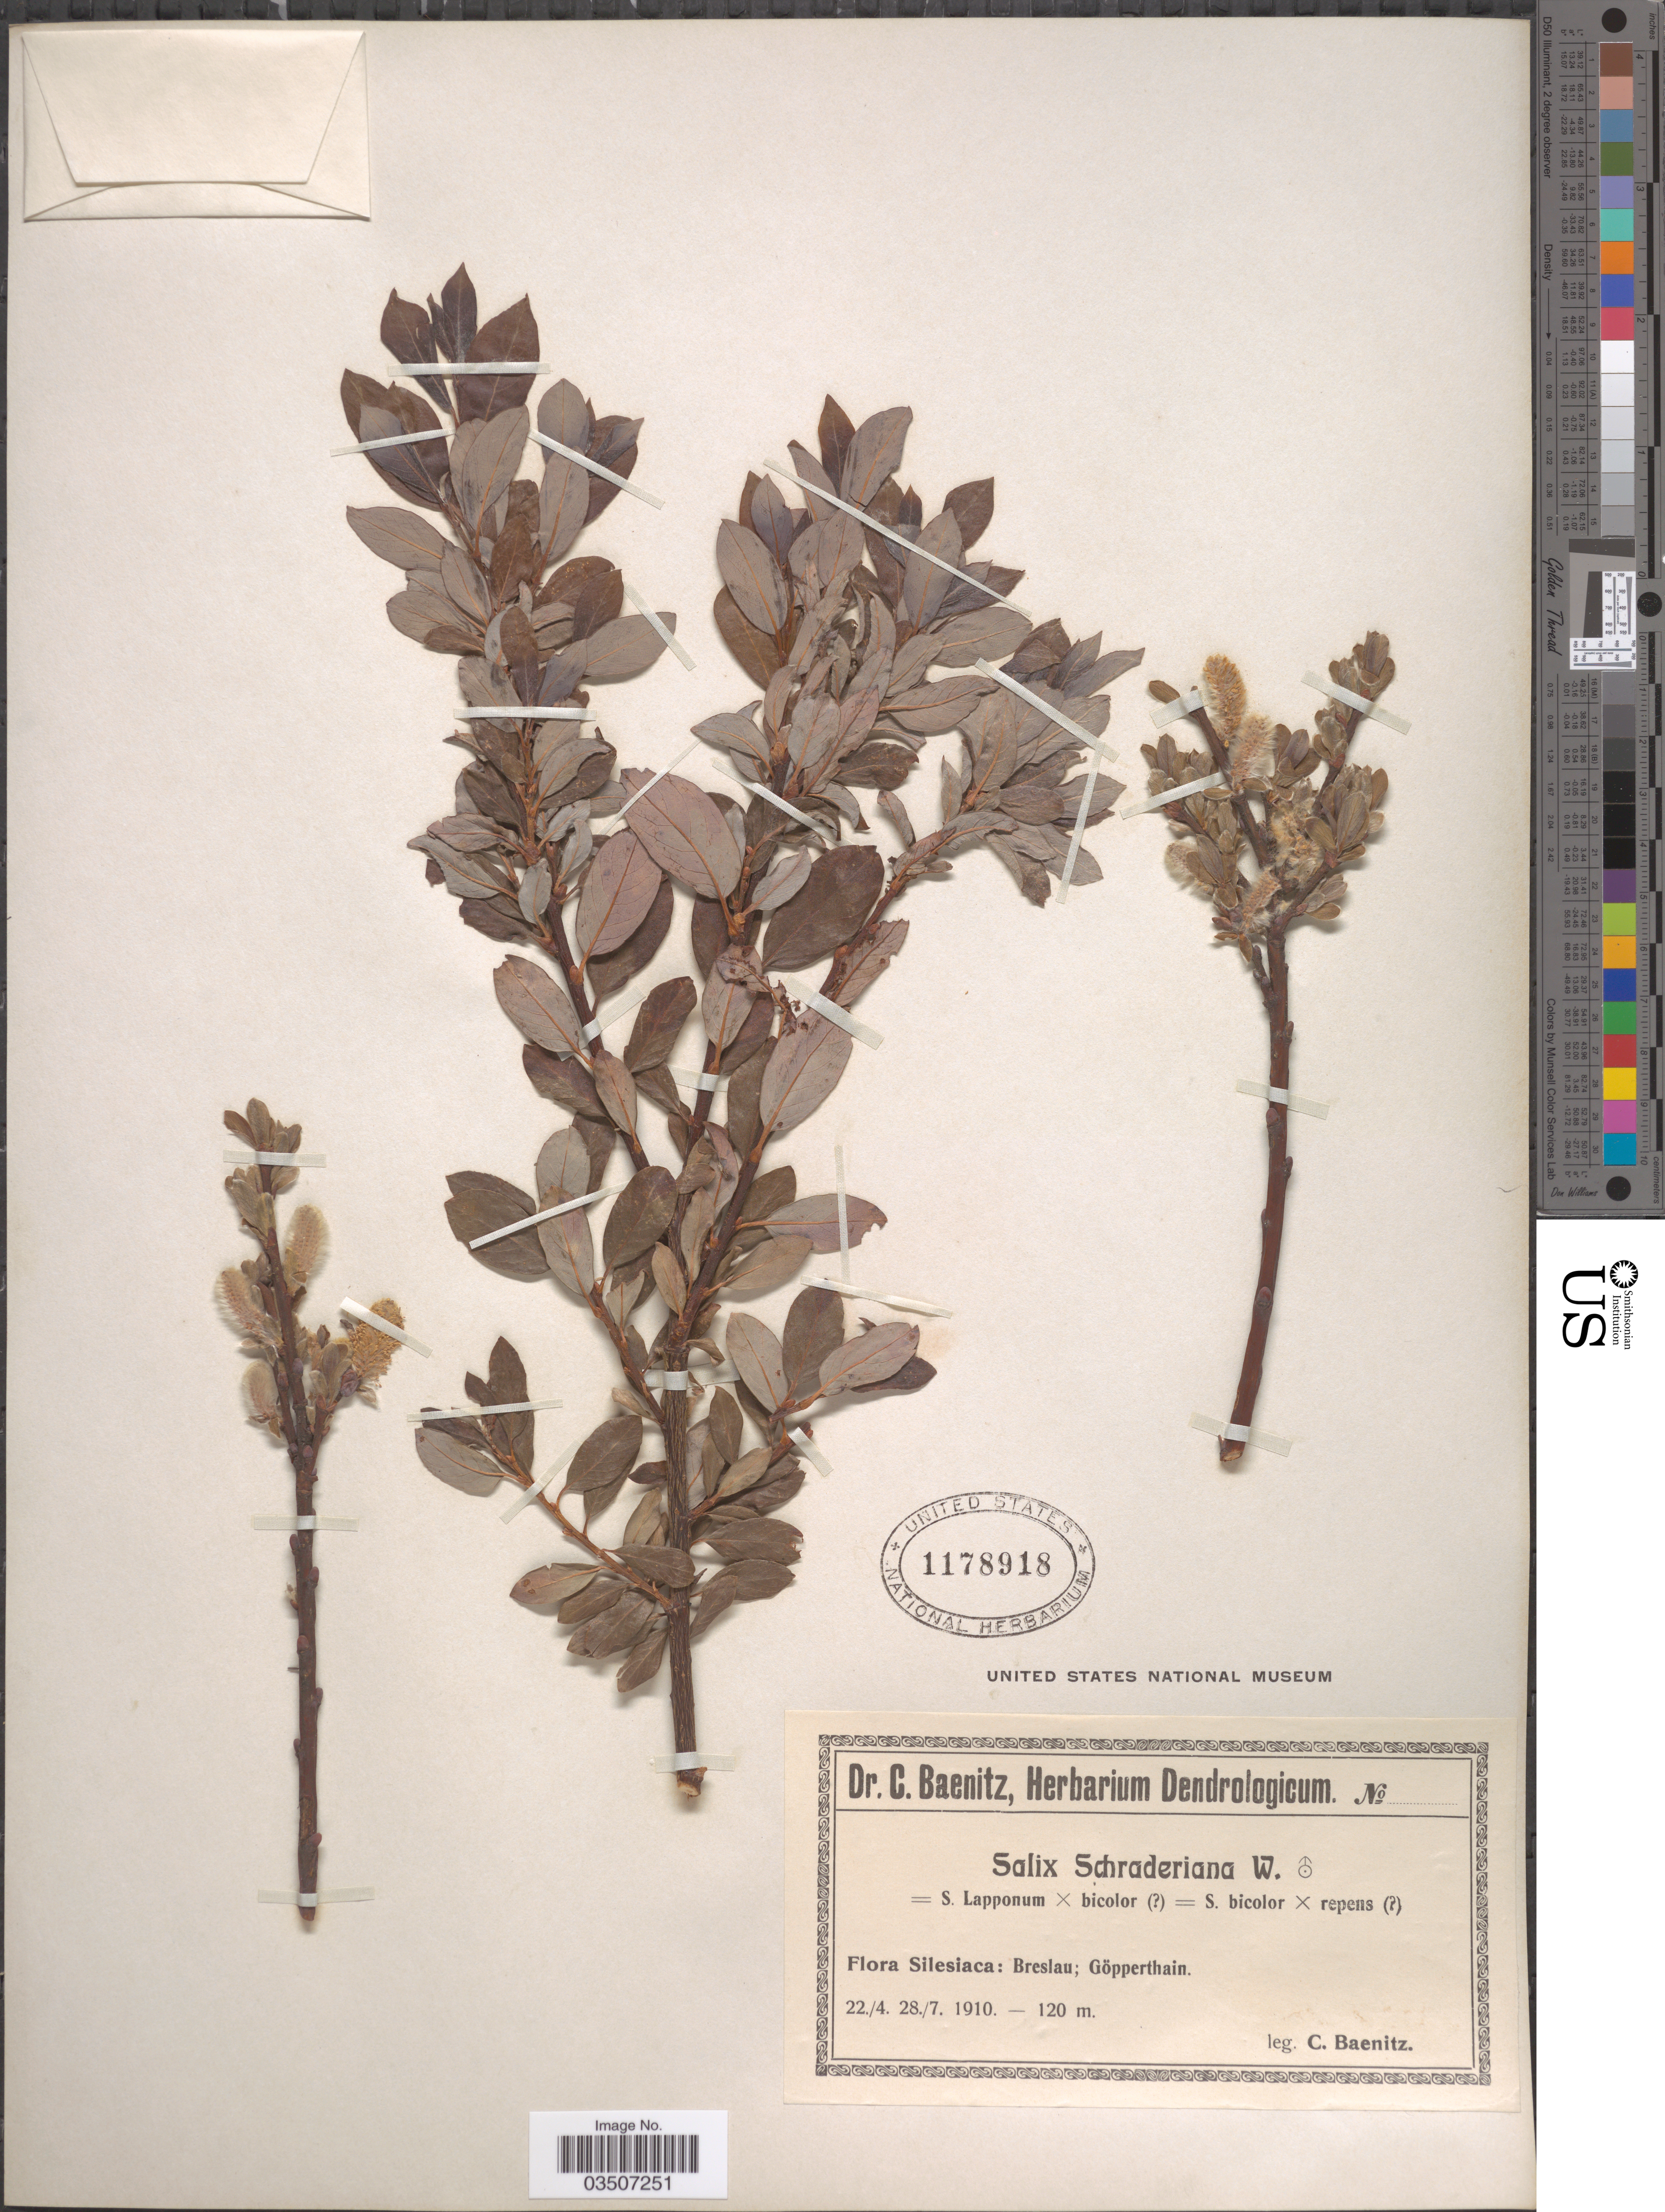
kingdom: Plantae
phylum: Tracheophyta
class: Magnoliopsida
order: Malpighiales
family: Salicaceae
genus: Salix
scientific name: Salix schraderiana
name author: Willd.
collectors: C. G. Baenitz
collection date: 1910-04-22/1910-07-28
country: Poland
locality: Silesiaca: Breslau; Göpperthain.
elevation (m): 120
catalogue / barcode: US 1178918